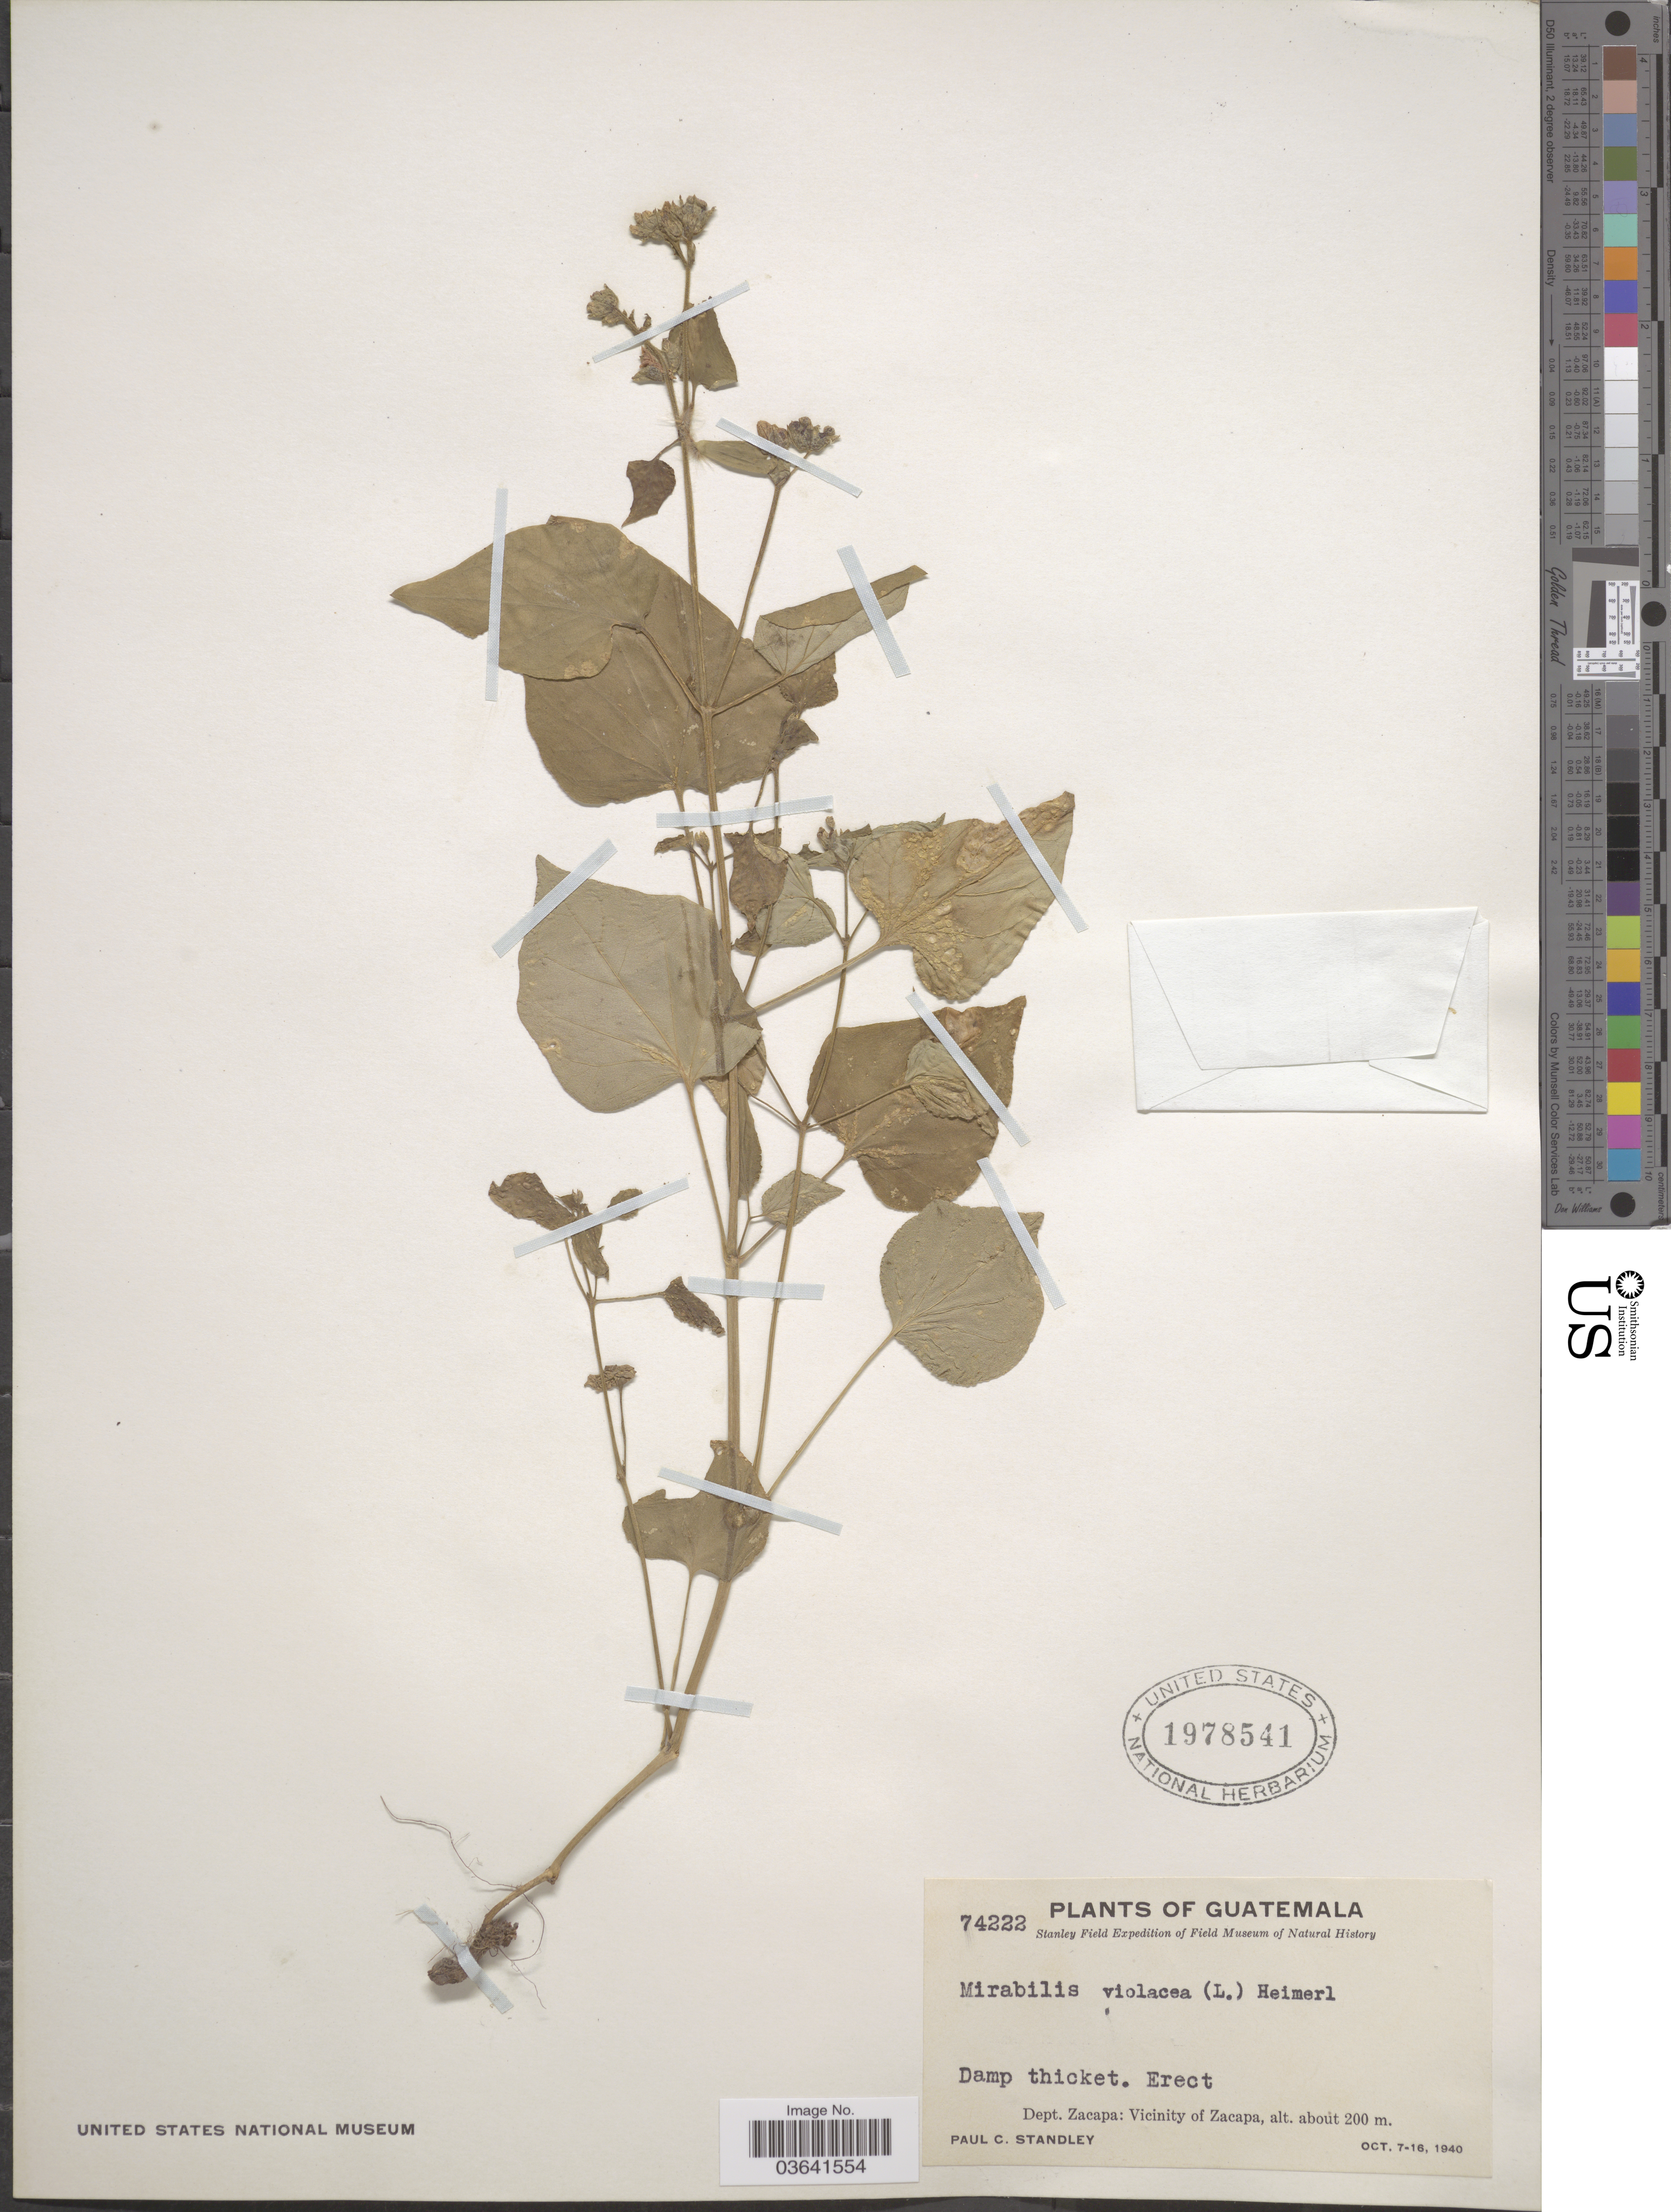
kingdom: Plantae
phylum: Tracheophyta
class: Magnoliopsida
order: Caryophyllales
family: Nyctaginaceae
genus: Mirabilis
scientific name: Mirabilis violacea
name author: (L.) Heimerl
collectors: P. C. Standley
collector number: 74222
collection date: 1940-10-07/1940-10-16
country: Guatemala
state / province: Zacapa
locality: Dept. Zacapa: Vicinity of Zacapa.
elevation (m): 200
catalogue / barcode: US 1978541